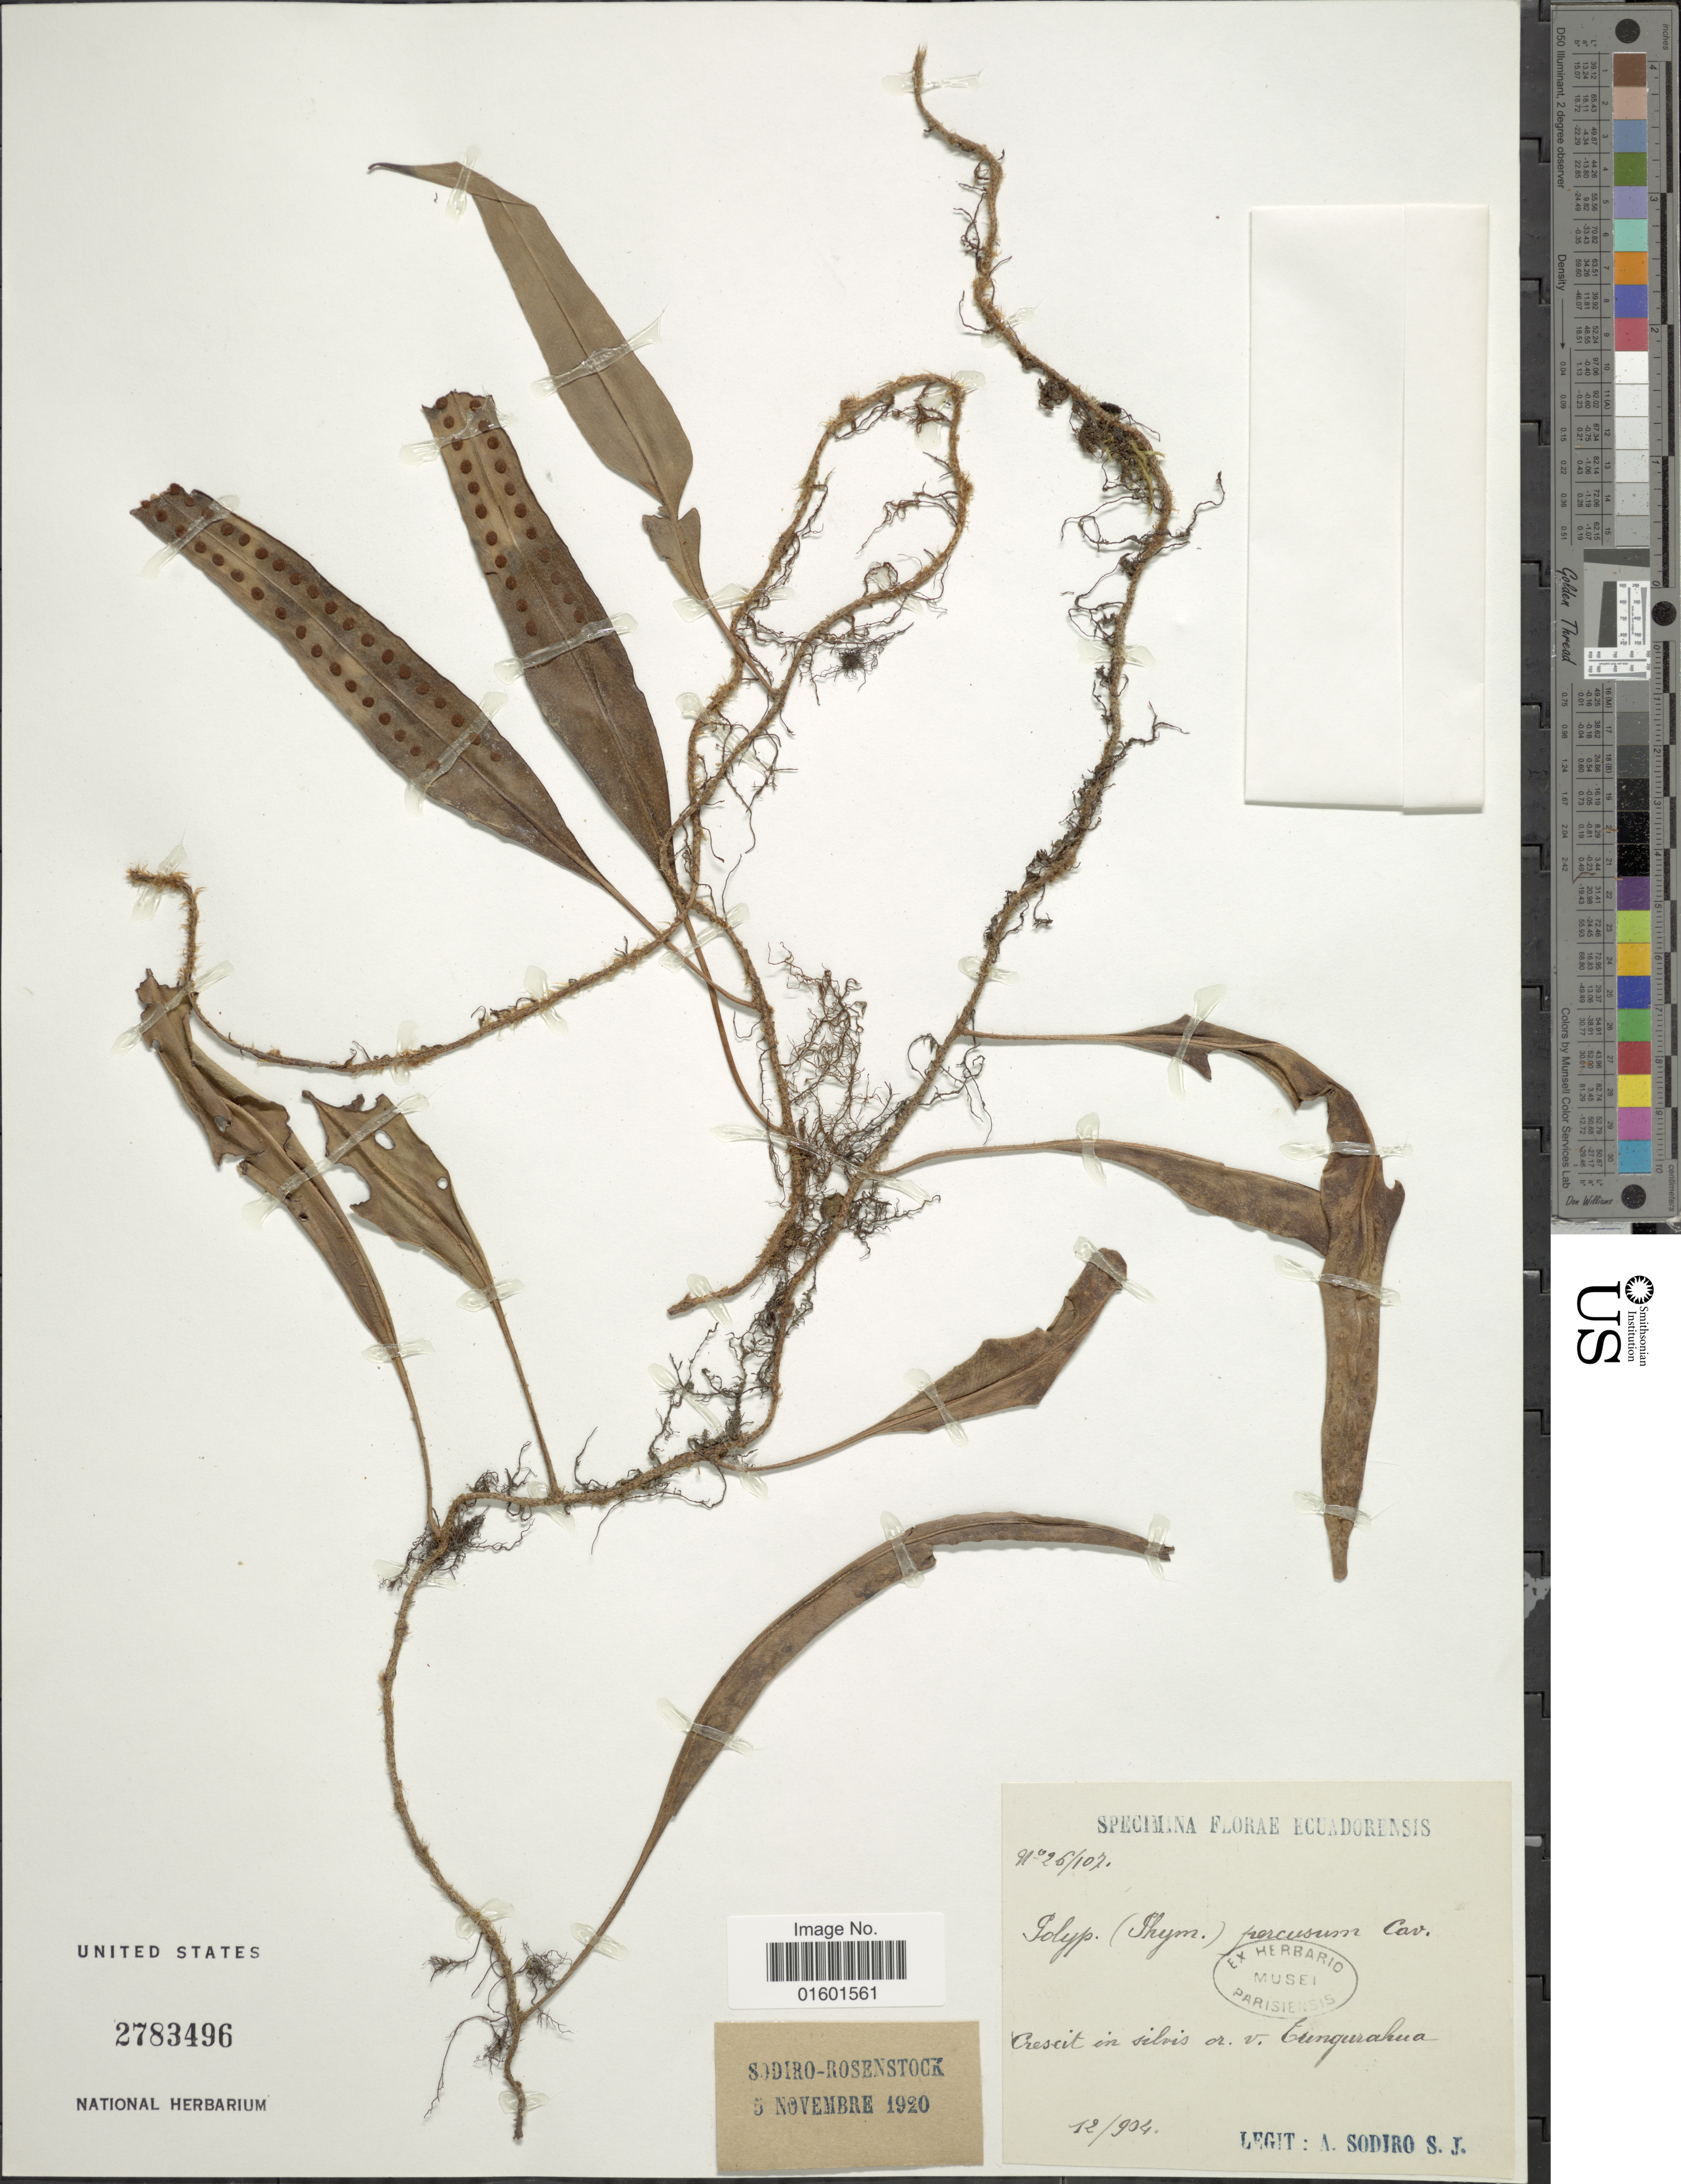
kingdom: Plantae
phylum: Tracheophyta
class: Polypodiopsida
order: Polypodiales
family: Polypodiaceae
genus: Microgramma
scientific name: Microgramma percussa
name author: (Cav.) de la Sota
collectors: A. Sodiro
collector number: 26/107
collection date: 1904-12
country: Ecuador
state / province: Tungurahua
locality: Cresit in silvis or v. Tungurahua.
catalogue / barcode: US 2783496